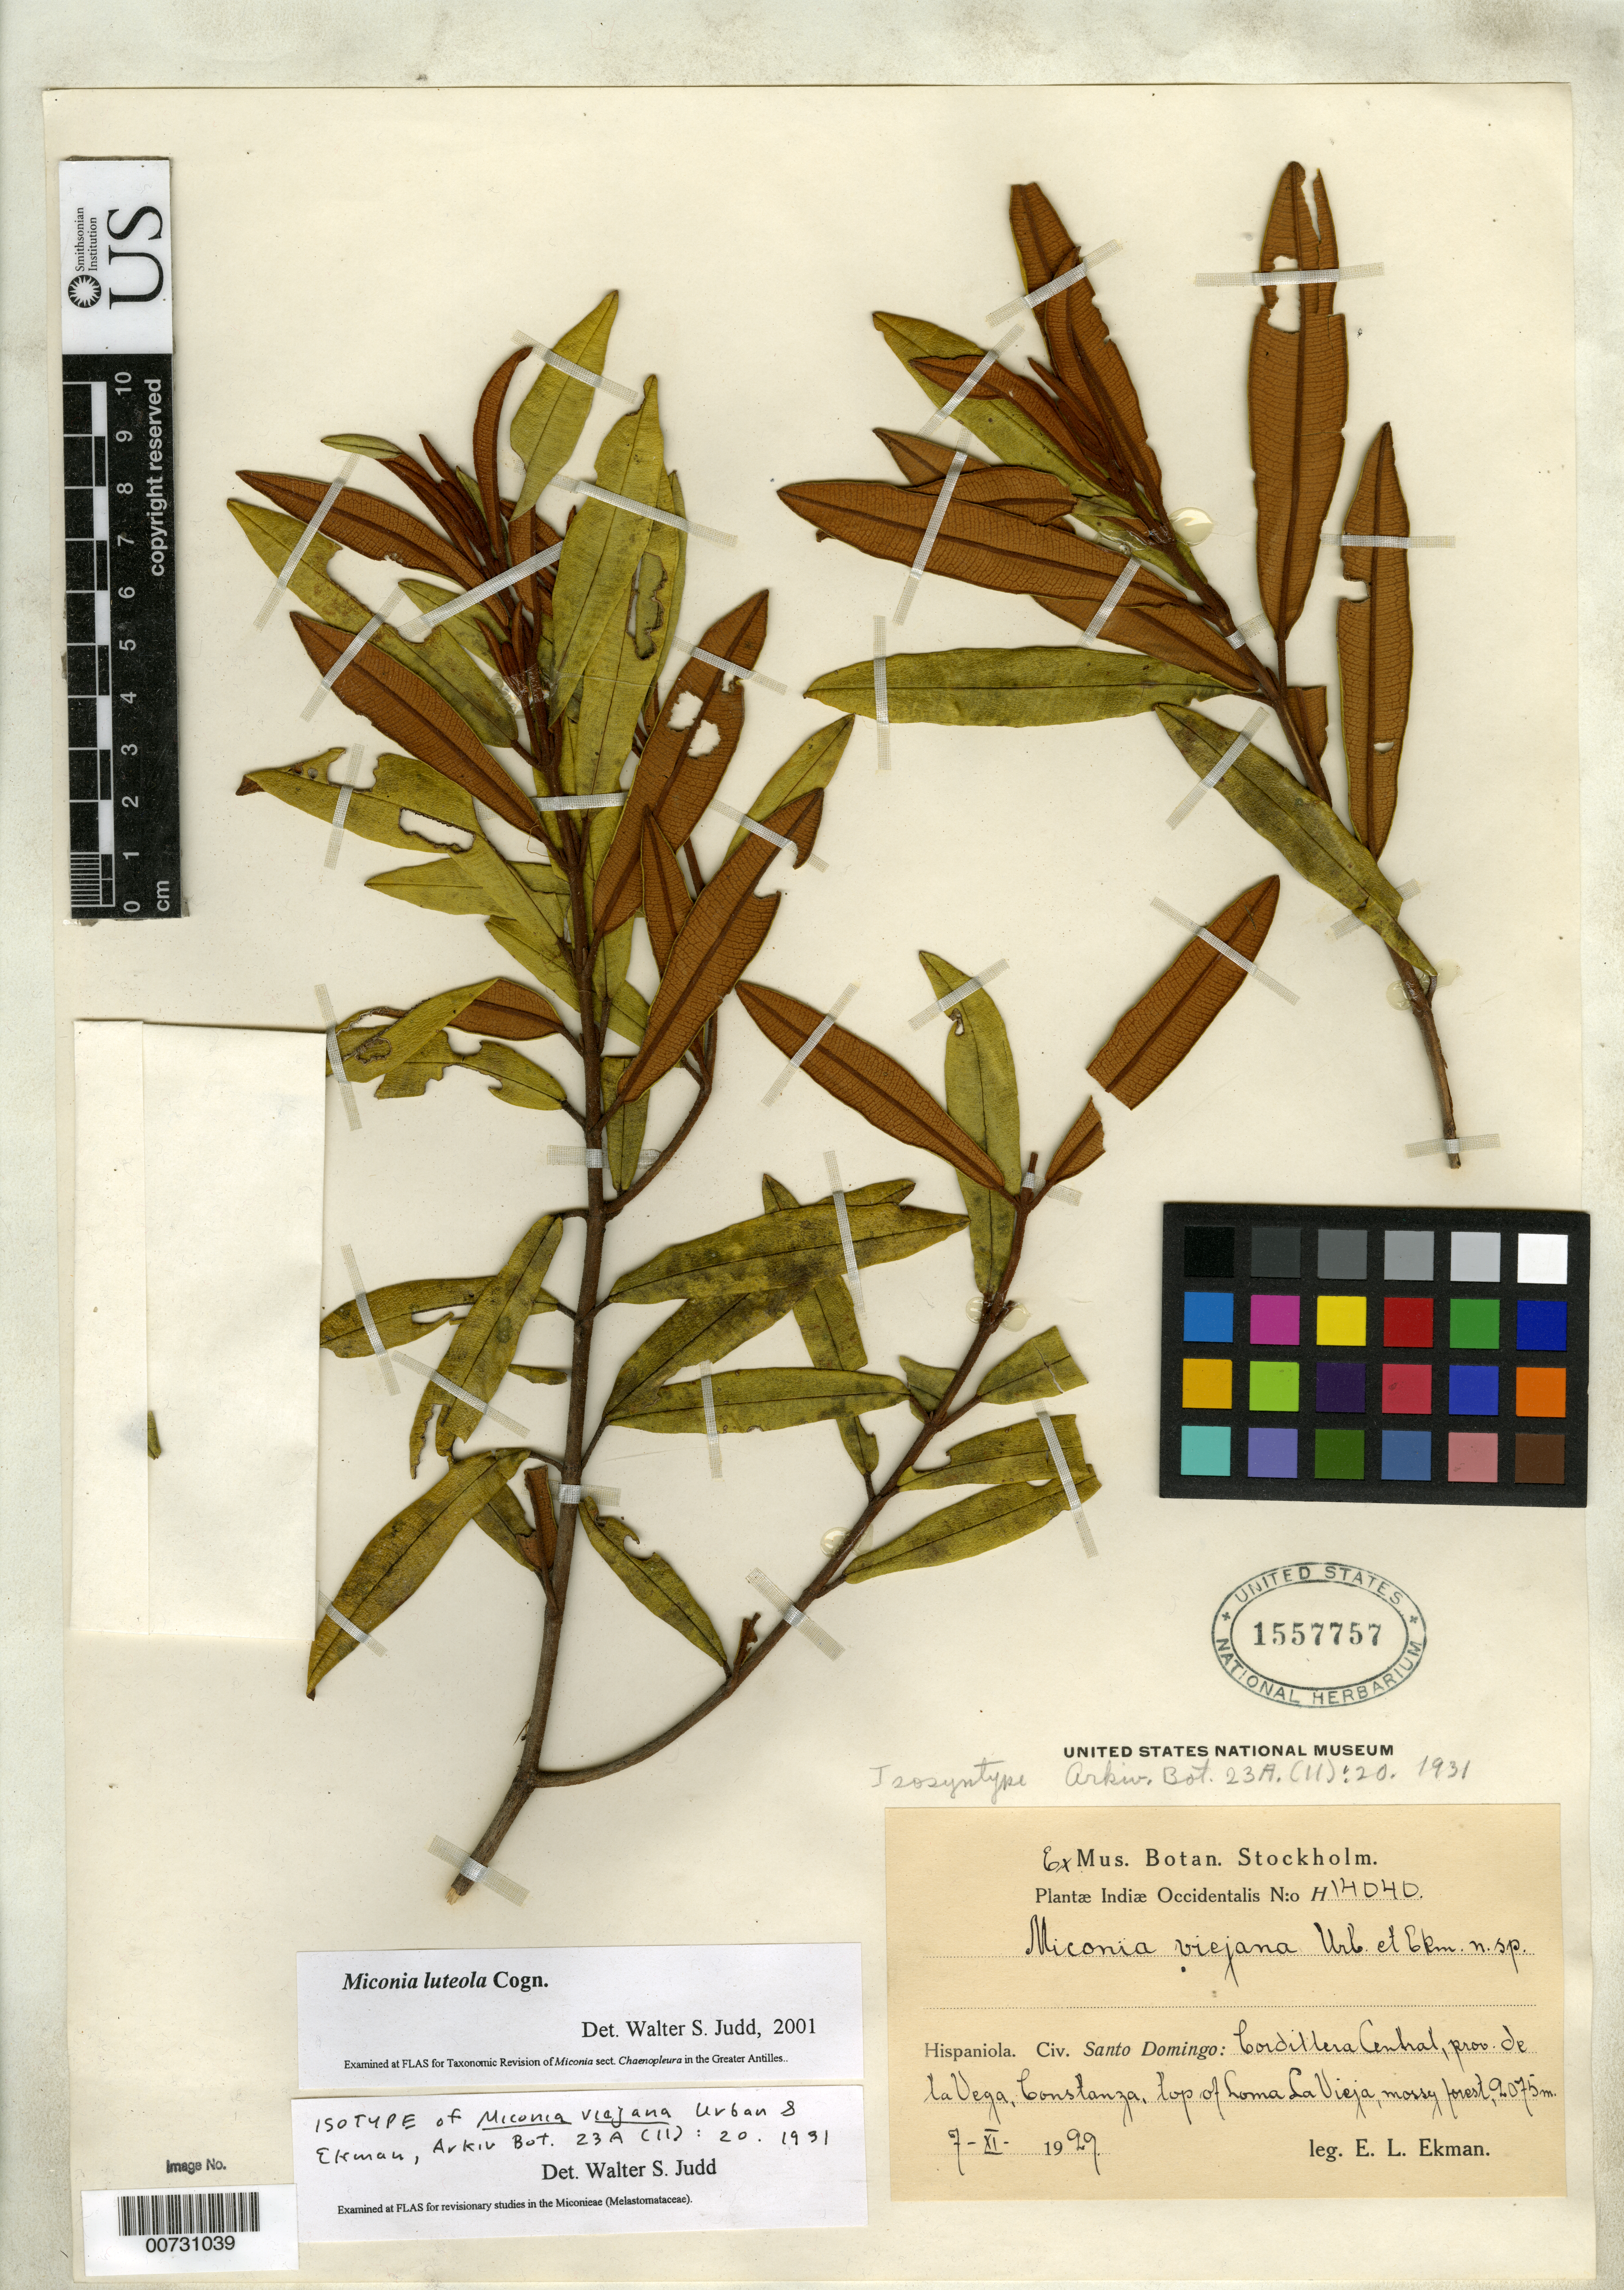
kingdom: Plantae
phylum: Tracheophyta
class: Magnoliopsida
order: Myrtales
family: Melastomataceae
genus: Miconia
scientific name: Miconia viejana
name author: Urb. & Ekman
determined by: Judd, Walter S.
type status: Isotype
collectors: E. L. Ekman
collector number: Pl. Ind. Occ. H 14040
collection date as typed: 07 Nov 1929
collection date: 1929-11-07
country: Dominican Republic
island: Hispaniola Island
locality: Civ. Santo Domingo: Cordillera Central, prov. De la Vega, Constanza, top of Loma La Vieja.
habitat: Mossy forest.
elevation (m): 2075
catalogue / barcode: US 1557757